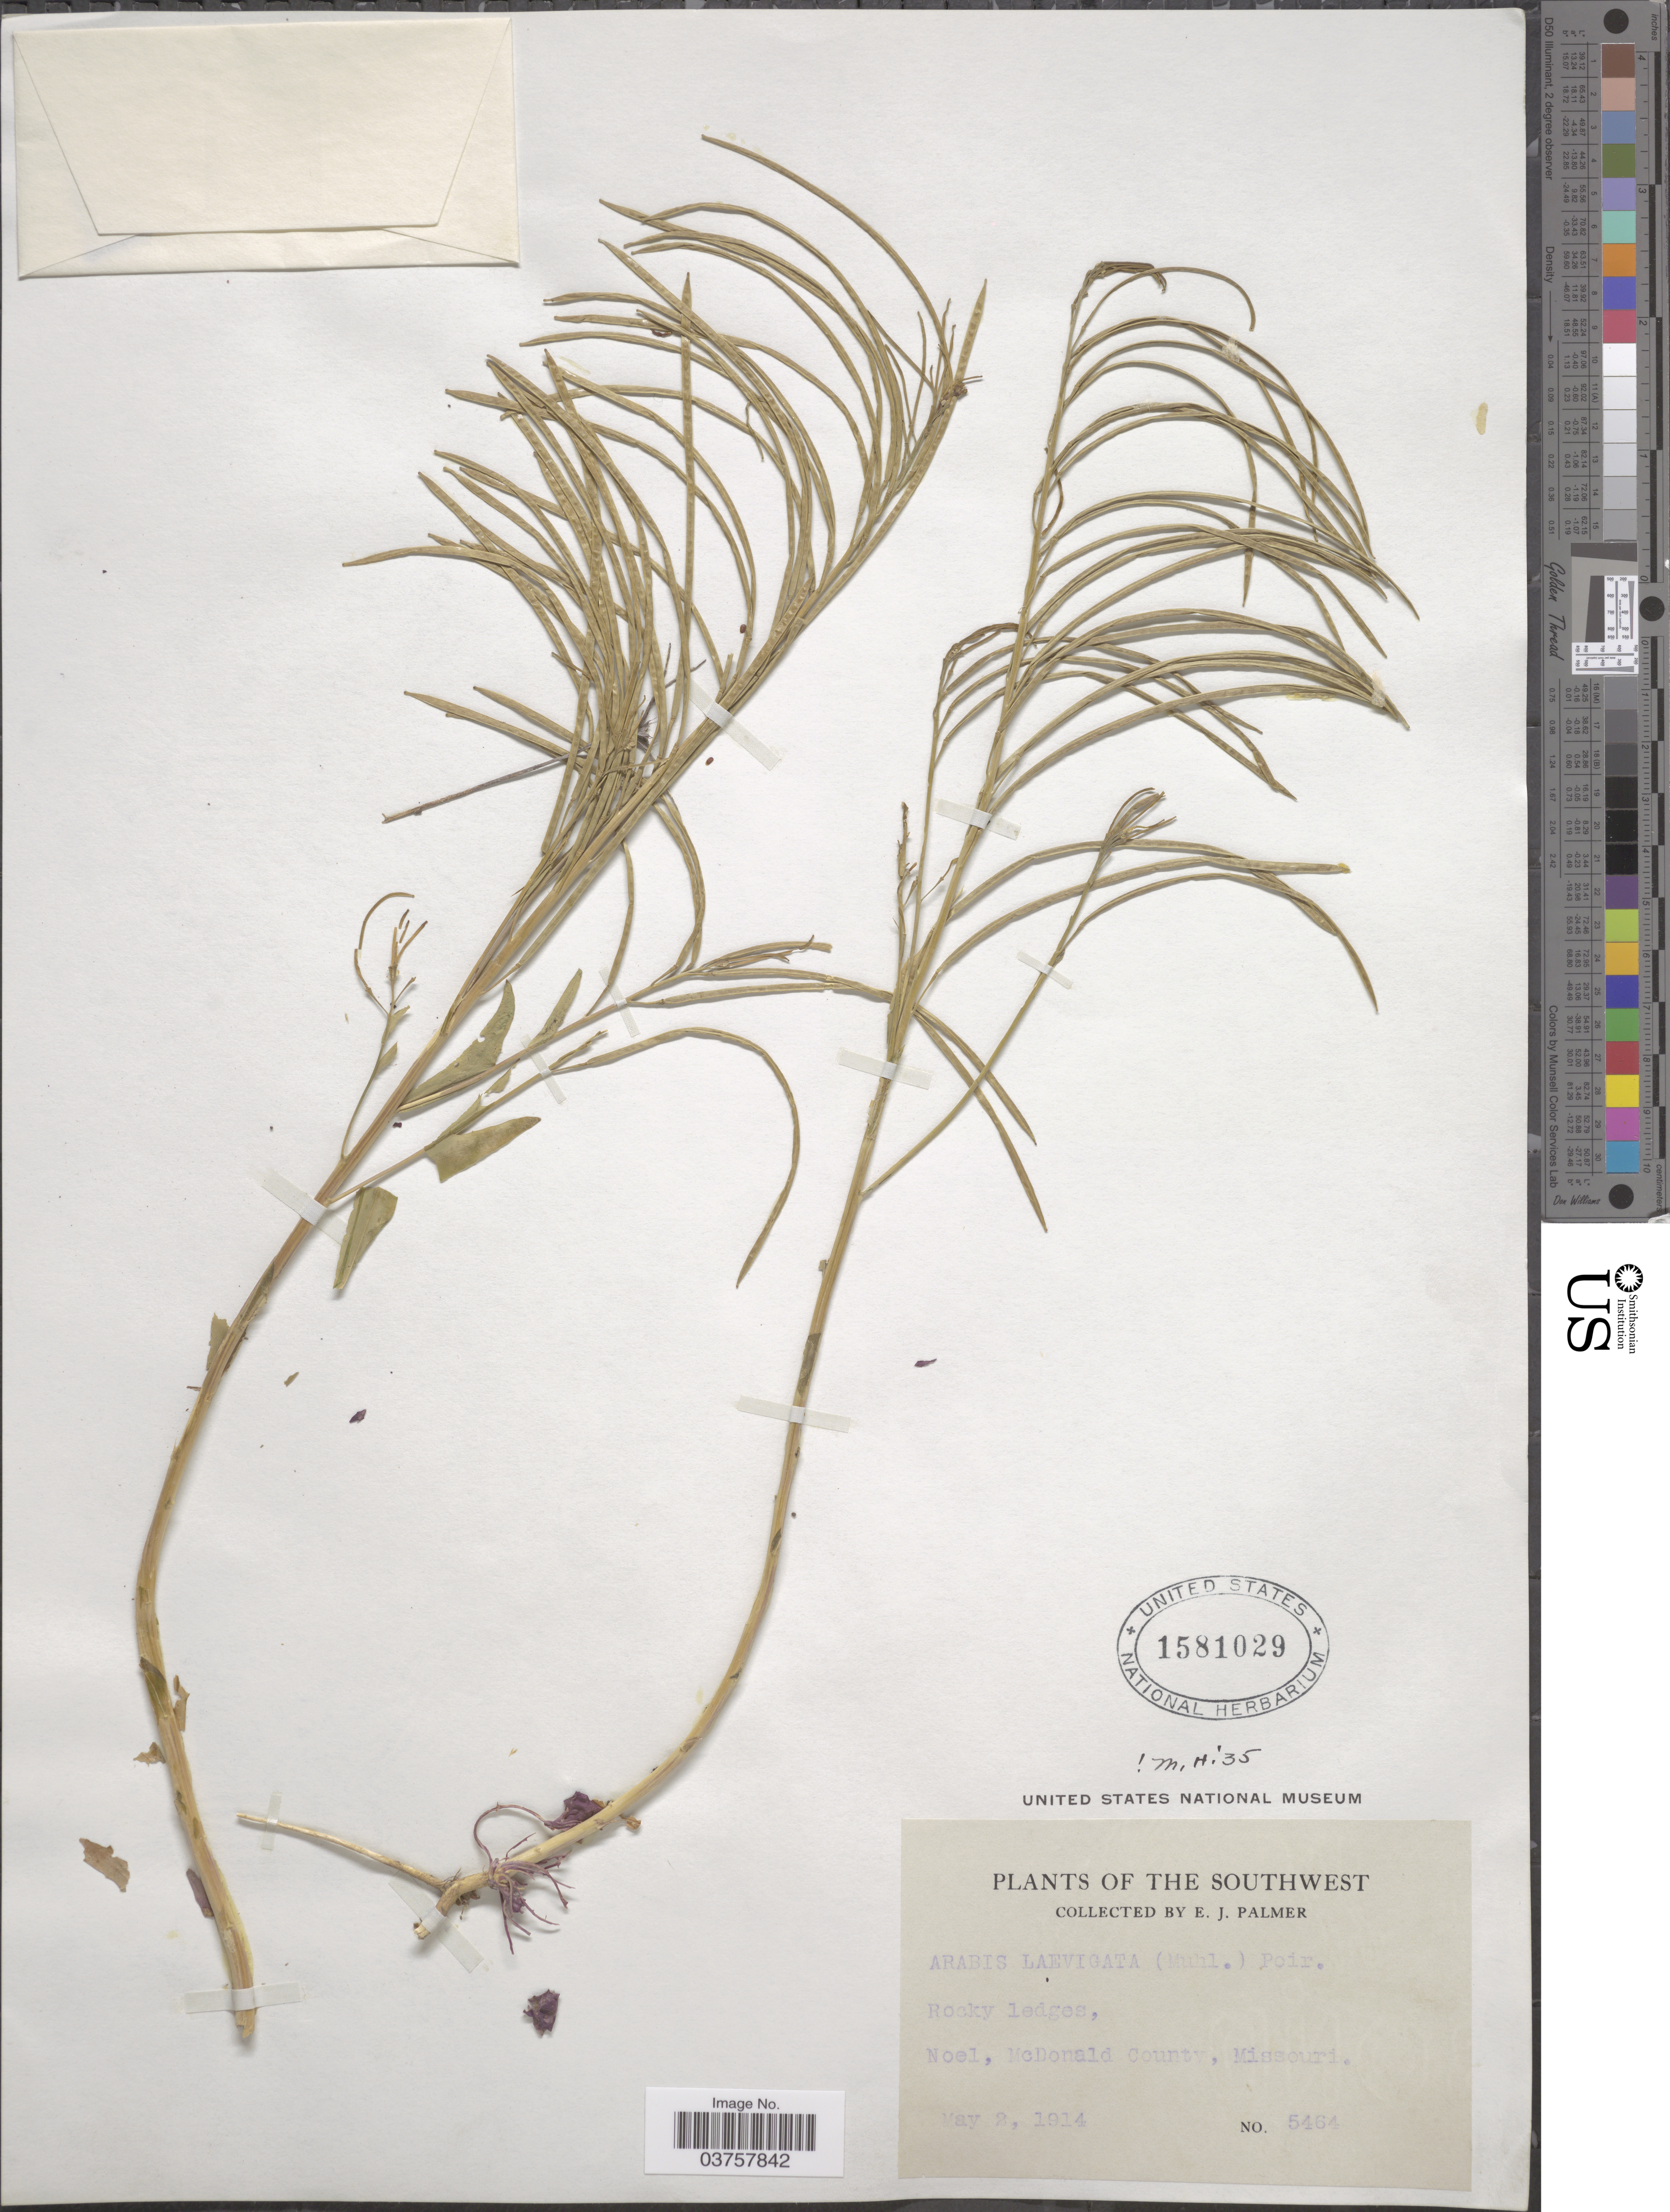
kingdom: Plantae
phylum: Tracheophyta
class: Magnoliopsida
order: Brassicales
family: Brassicaceae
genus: Arabis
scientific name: Arabis laevigata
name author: (Muhl. ex Willd.) Poir.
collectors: E. J. Palmer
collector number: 5464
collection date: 1914-05-02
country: United States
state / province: Missouri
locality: The Southwest. Noel, McDonald County.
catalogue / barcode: US 1581029